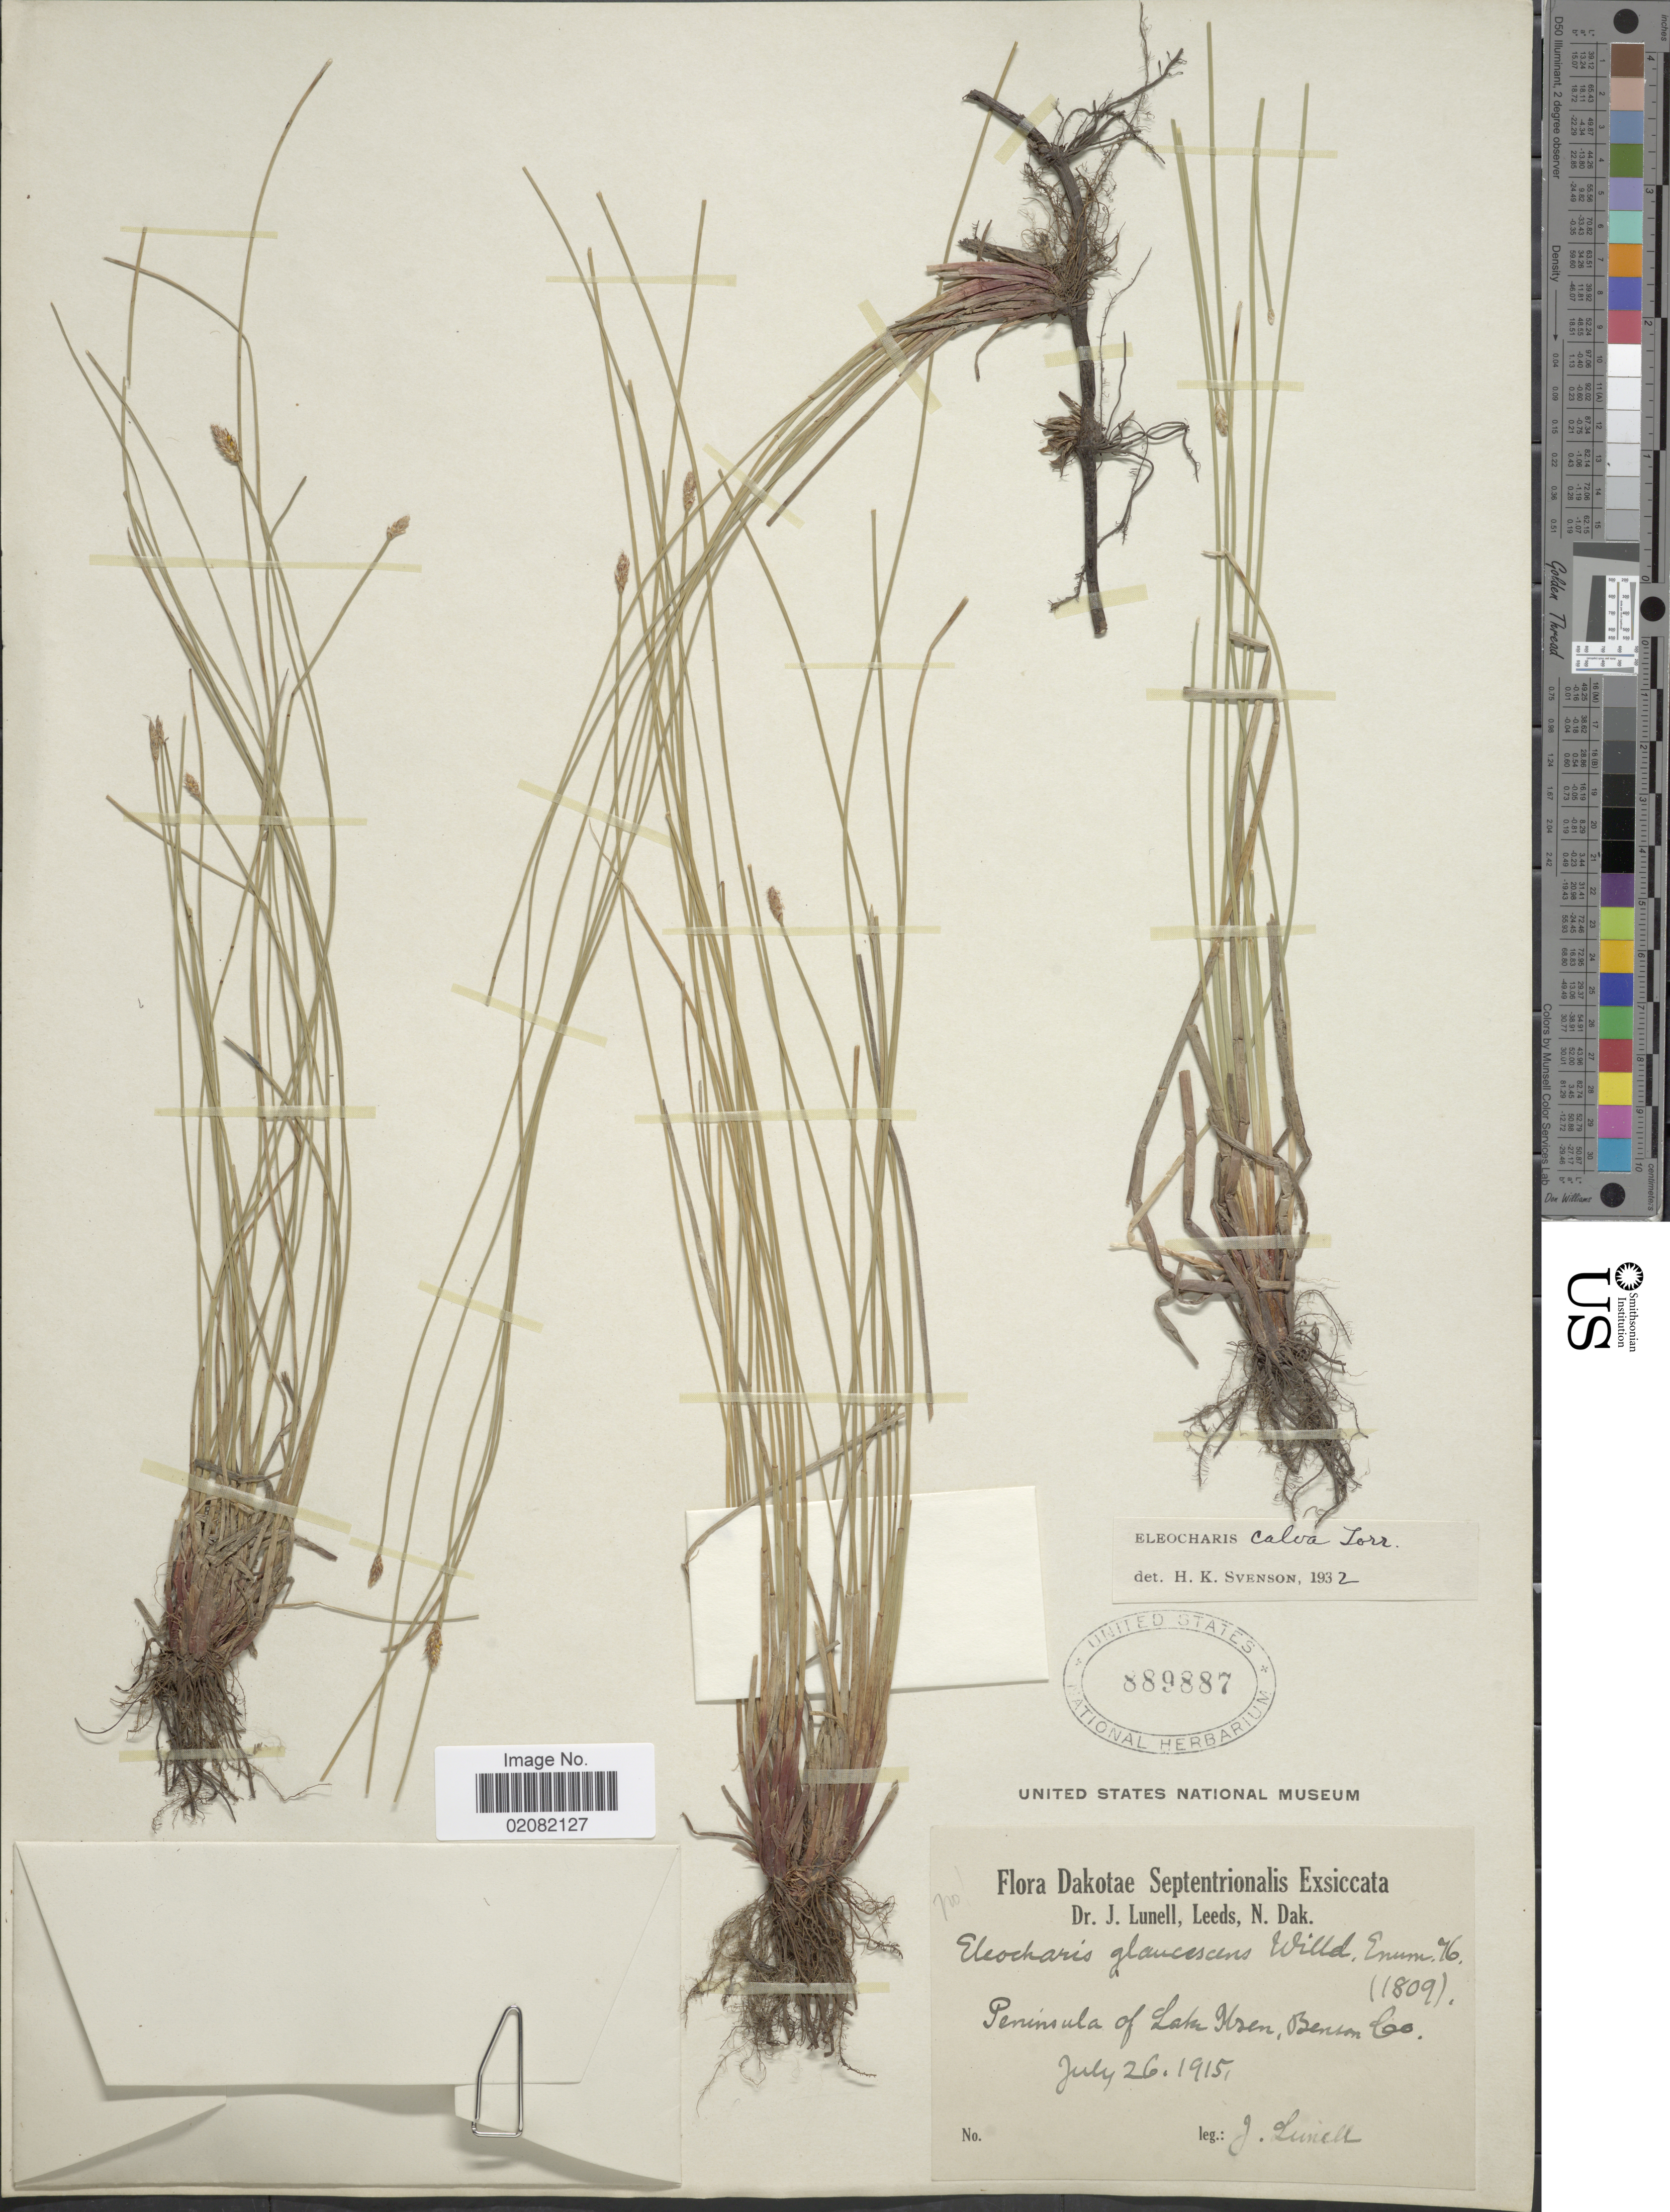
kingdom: Plantae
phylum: Tracheophyta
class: Liliopsida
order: Poales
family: Cyperaceae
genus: Eleocharis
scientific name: Eleocharis erythropoda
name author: Steud.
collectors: J. Lunell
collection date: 1915-07-26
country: United States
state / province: North Dakota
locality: Dakotae Septentrionalis, Peninsula of Lake Ilsen, Benson Co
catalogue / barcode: US 889887